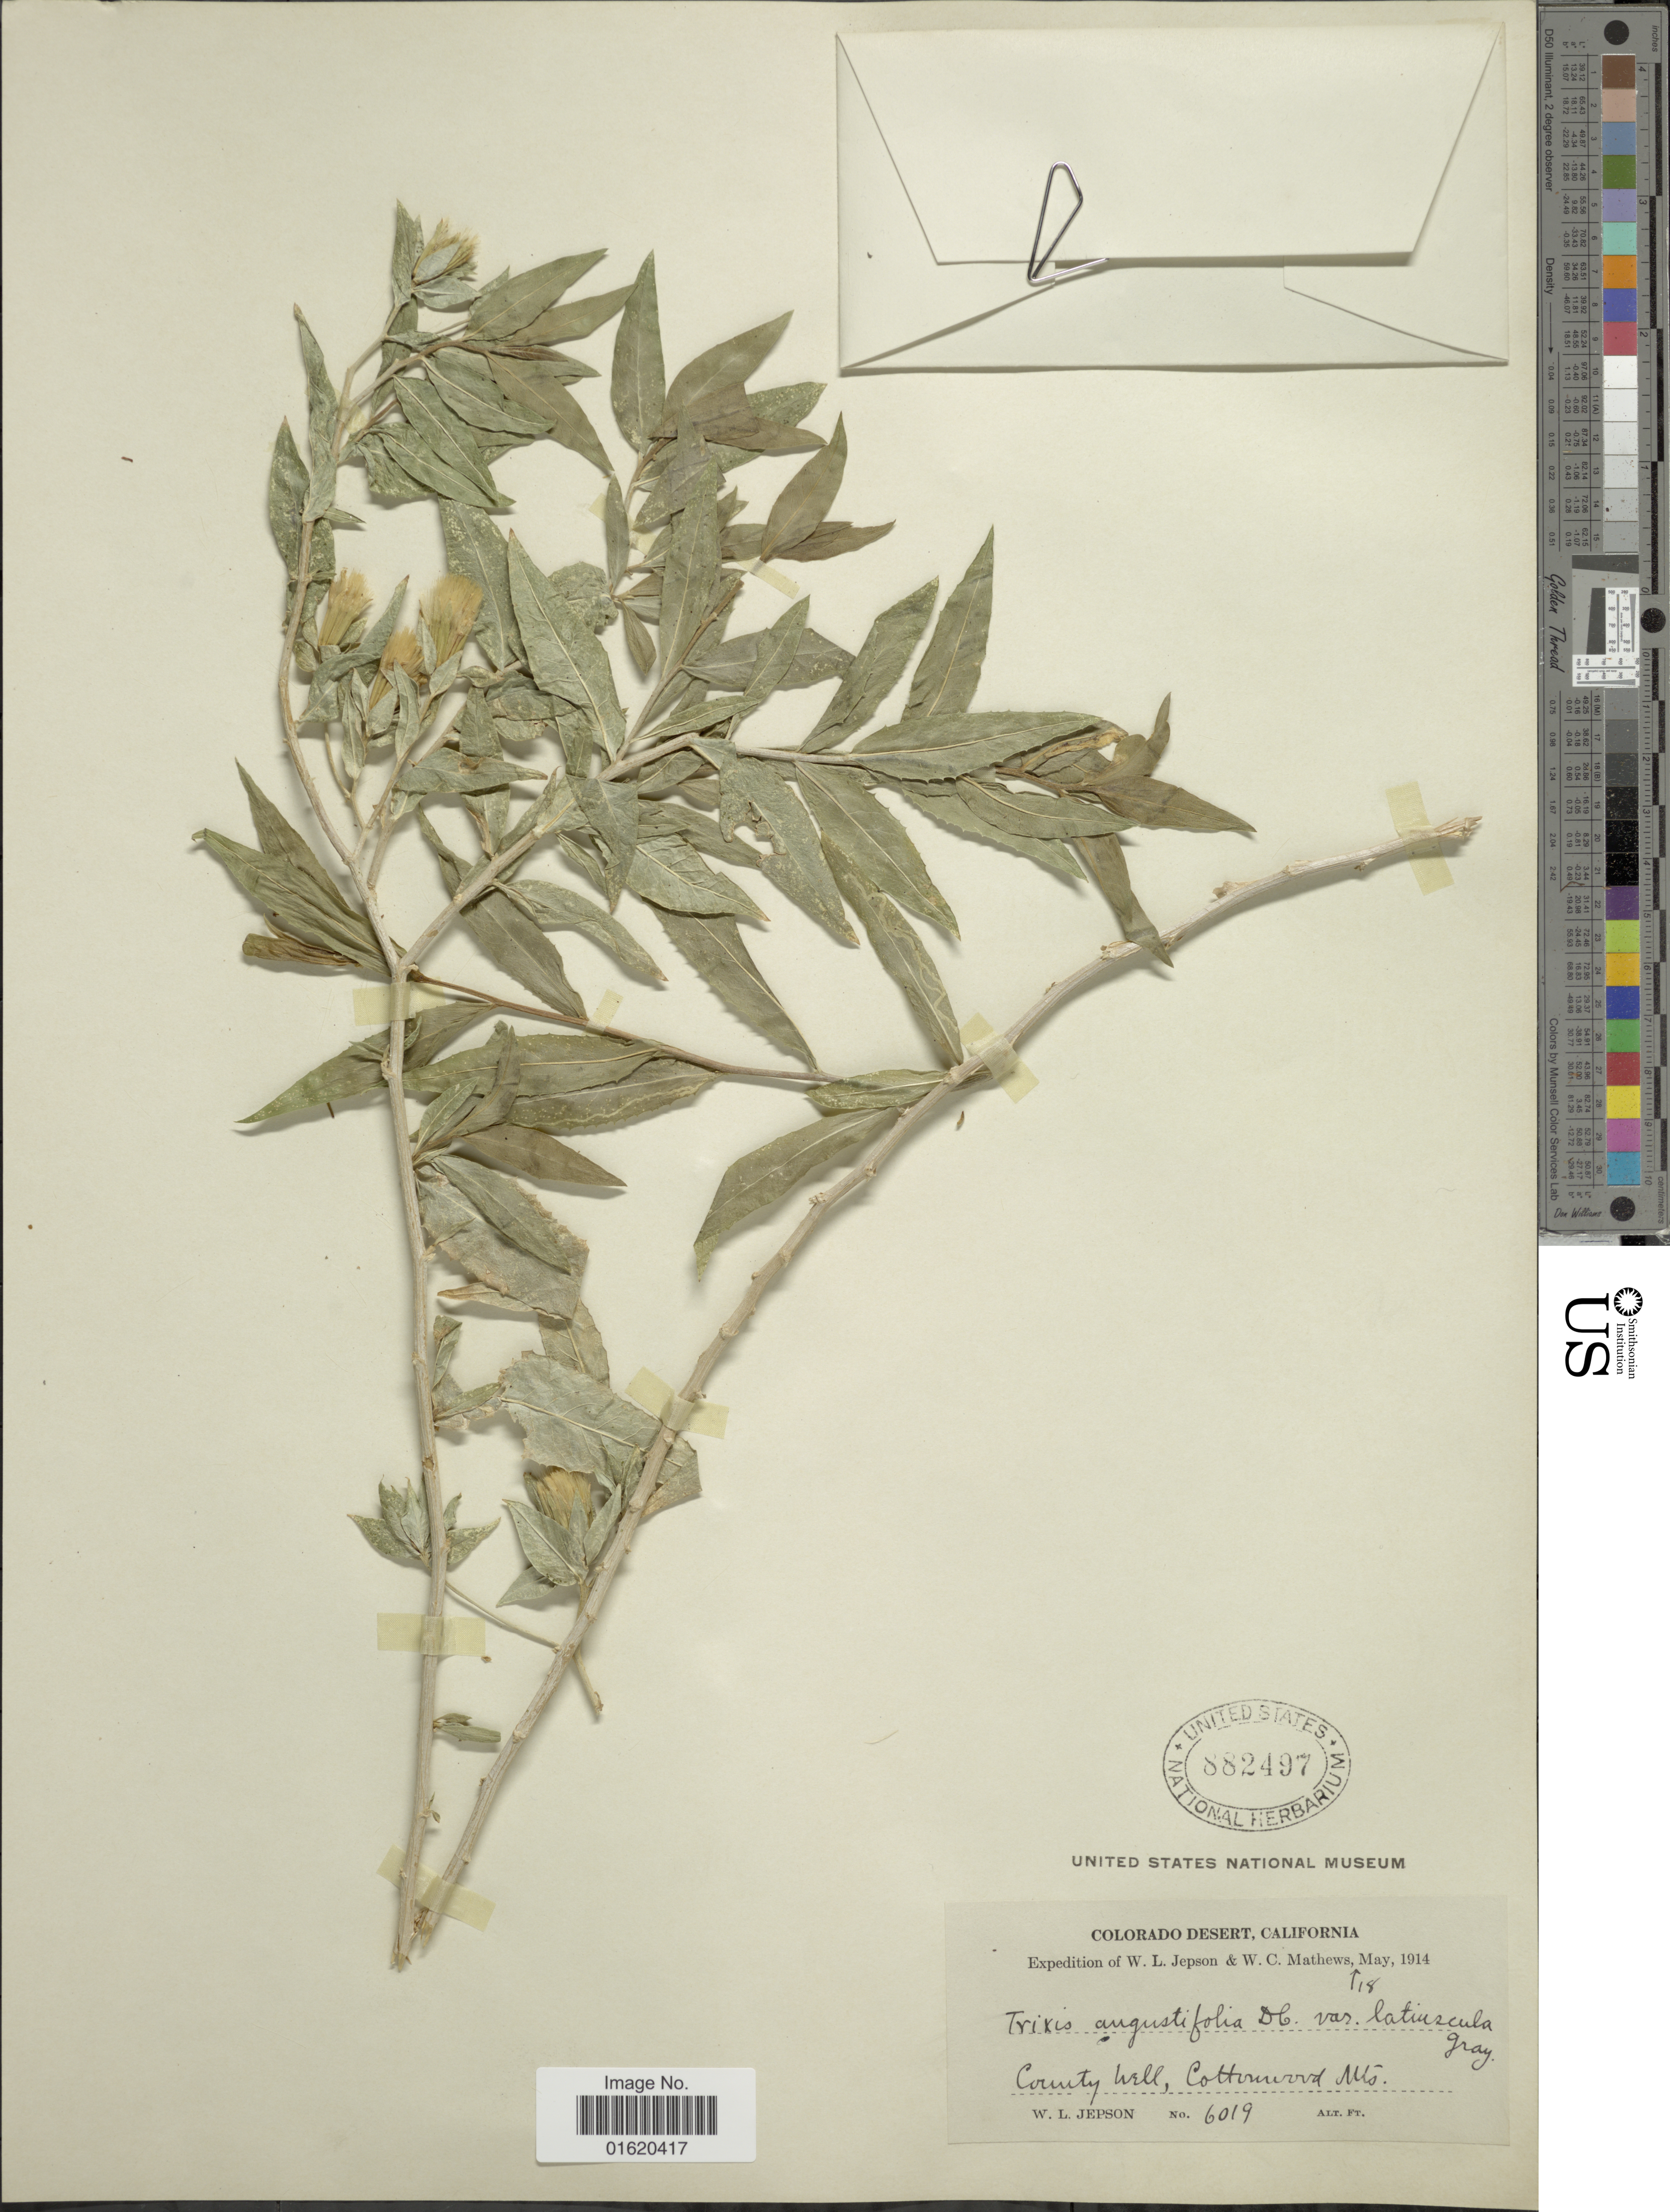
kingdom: Plantae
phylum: Tracheophyta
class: Magnoliopsida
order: Asterales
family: Asteraceae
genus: Trixis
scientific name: Trixis californica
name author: Kellogg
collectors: W. L. Jepson & W. C. Matthews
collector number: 6019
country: United States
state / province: California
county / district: Imperial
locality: Colorado Desert, County Well, Cottonwood Mts.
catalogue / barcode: US 882497